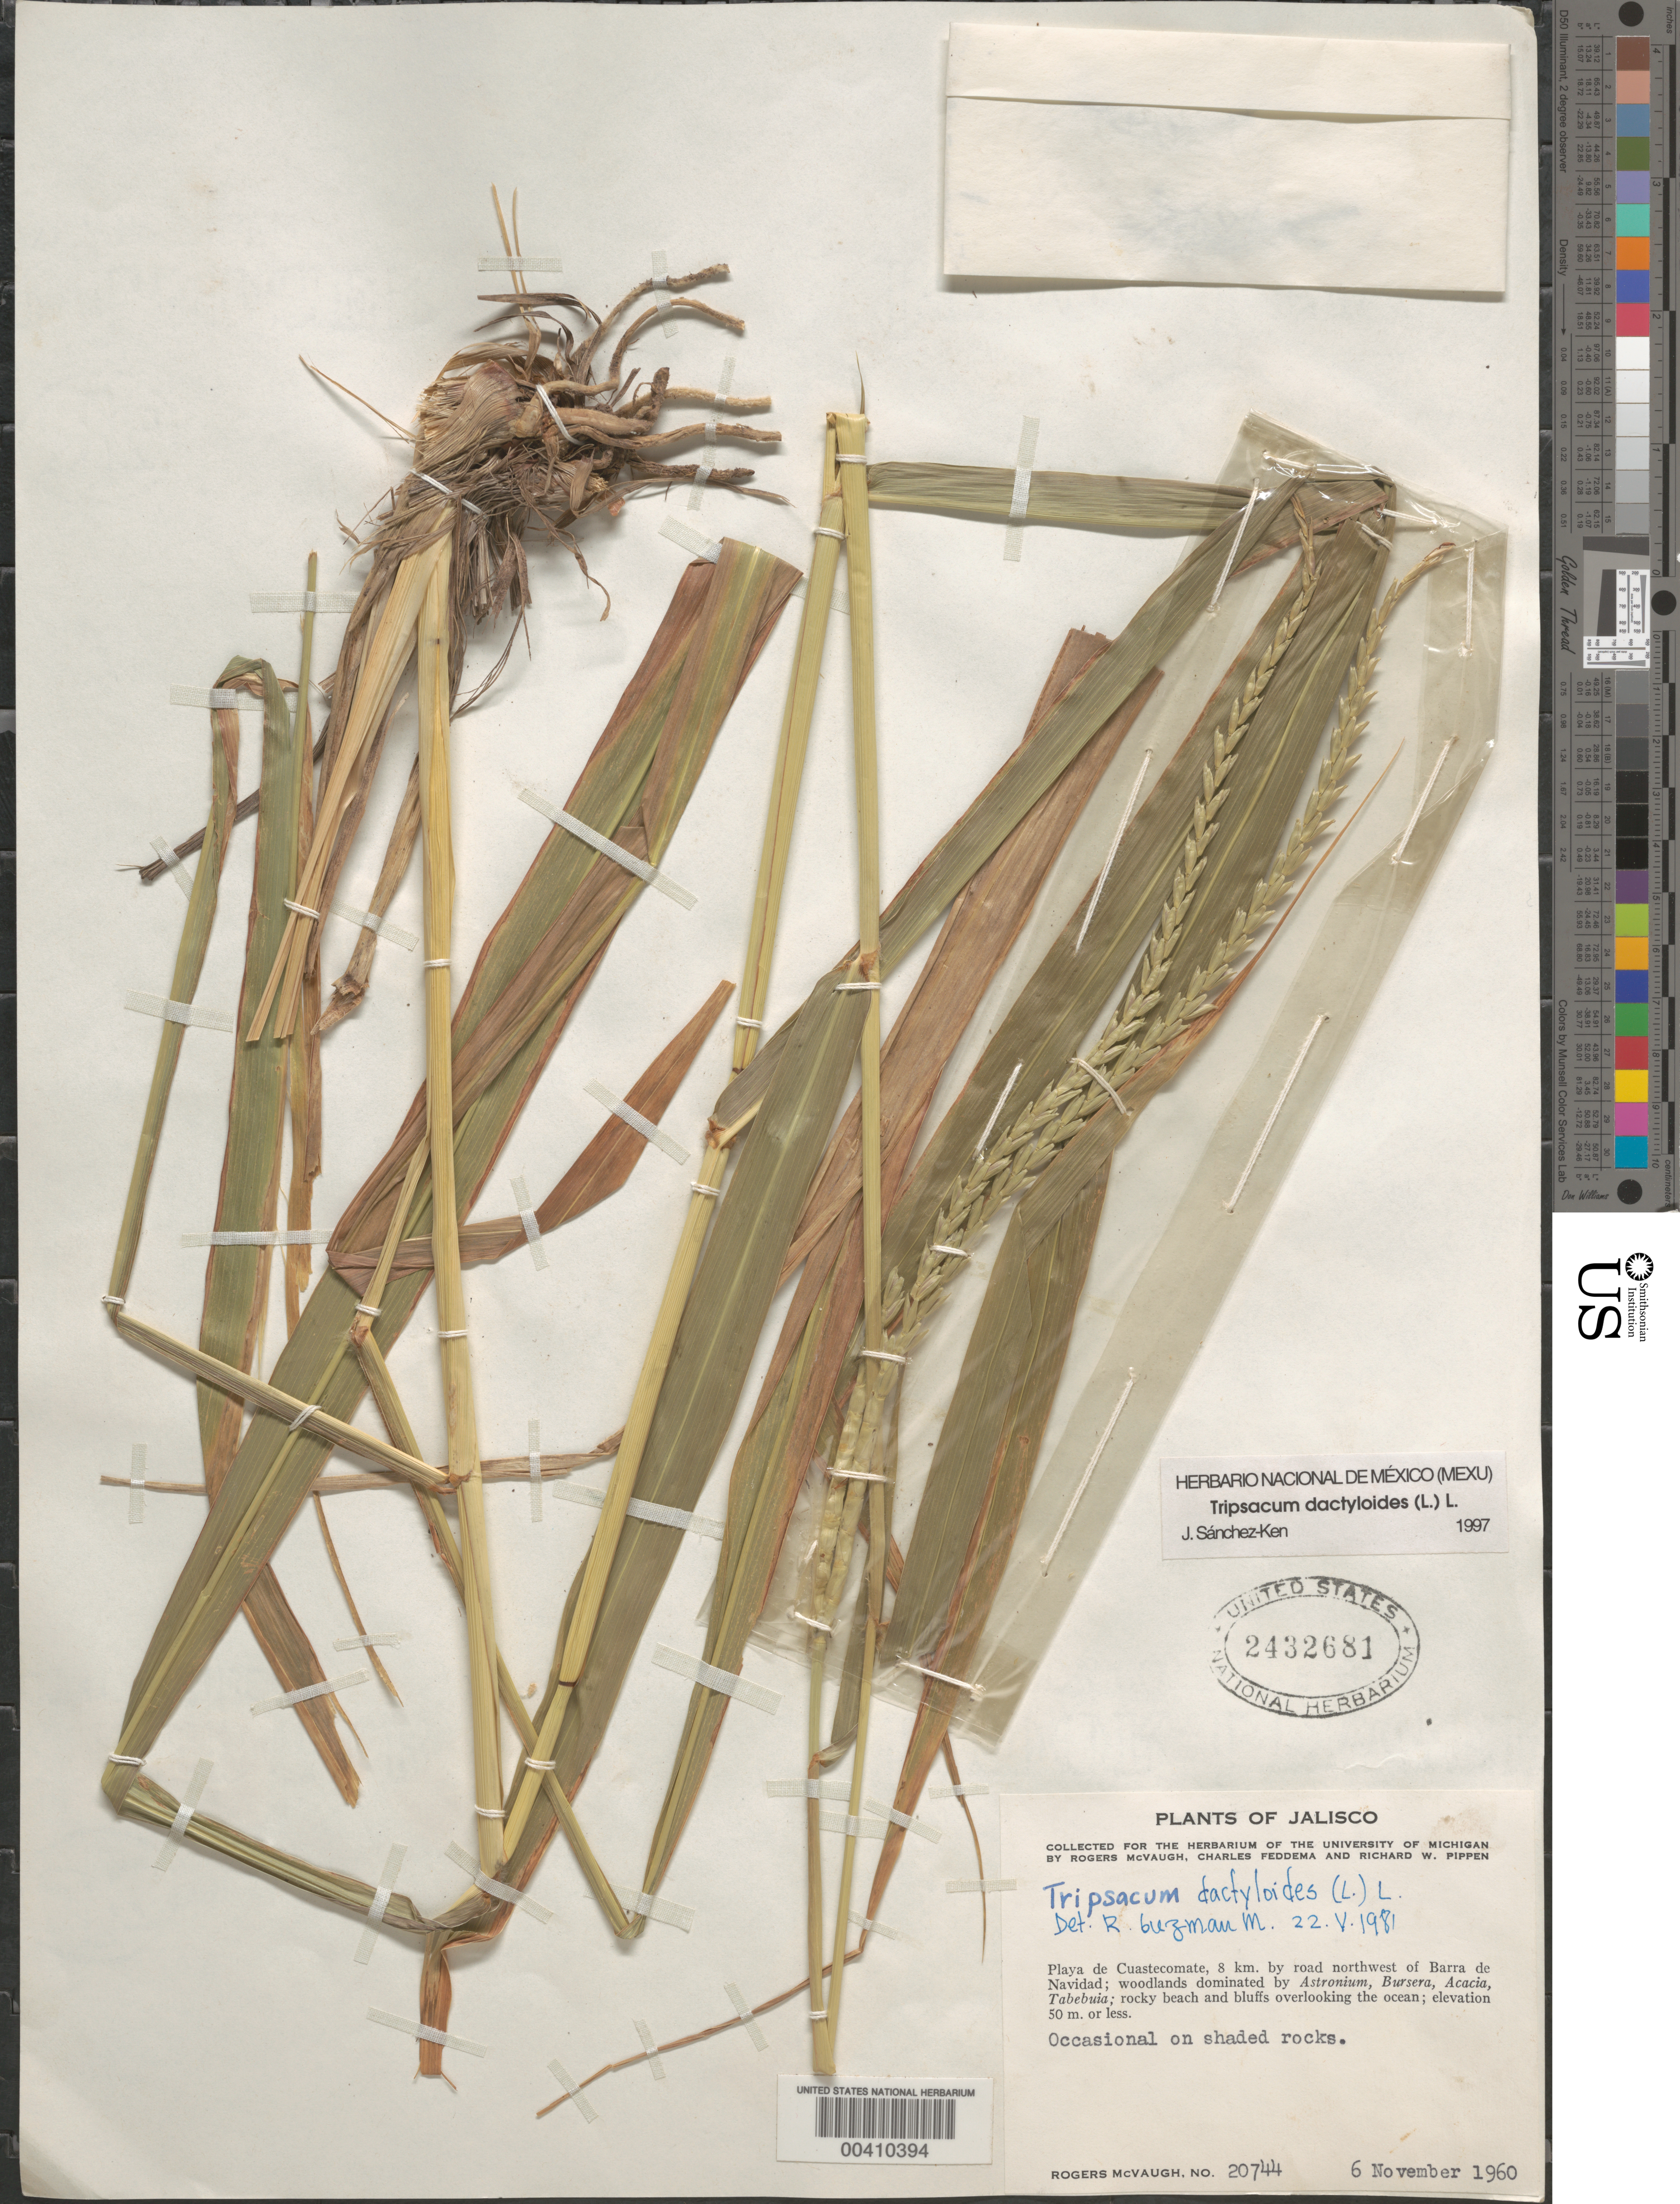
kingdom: Plantae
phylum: Tracheophyta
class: Liliopsida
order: Poales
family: Poaceae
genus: Tripsacum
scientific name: Tripsacum dactyloides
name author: (L.) L.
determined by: Guzman-M., R.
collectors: R. McVaugh, C. Feddema & R. W. Pippen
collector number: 20744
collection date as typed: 6 Nov 1960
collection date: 1960-11-06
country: Mexico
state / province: Jalisco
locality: Playa de Cuastecomate, 8 km by rd NW of Barra de Navidad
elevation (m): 0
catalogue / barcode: US 2432681